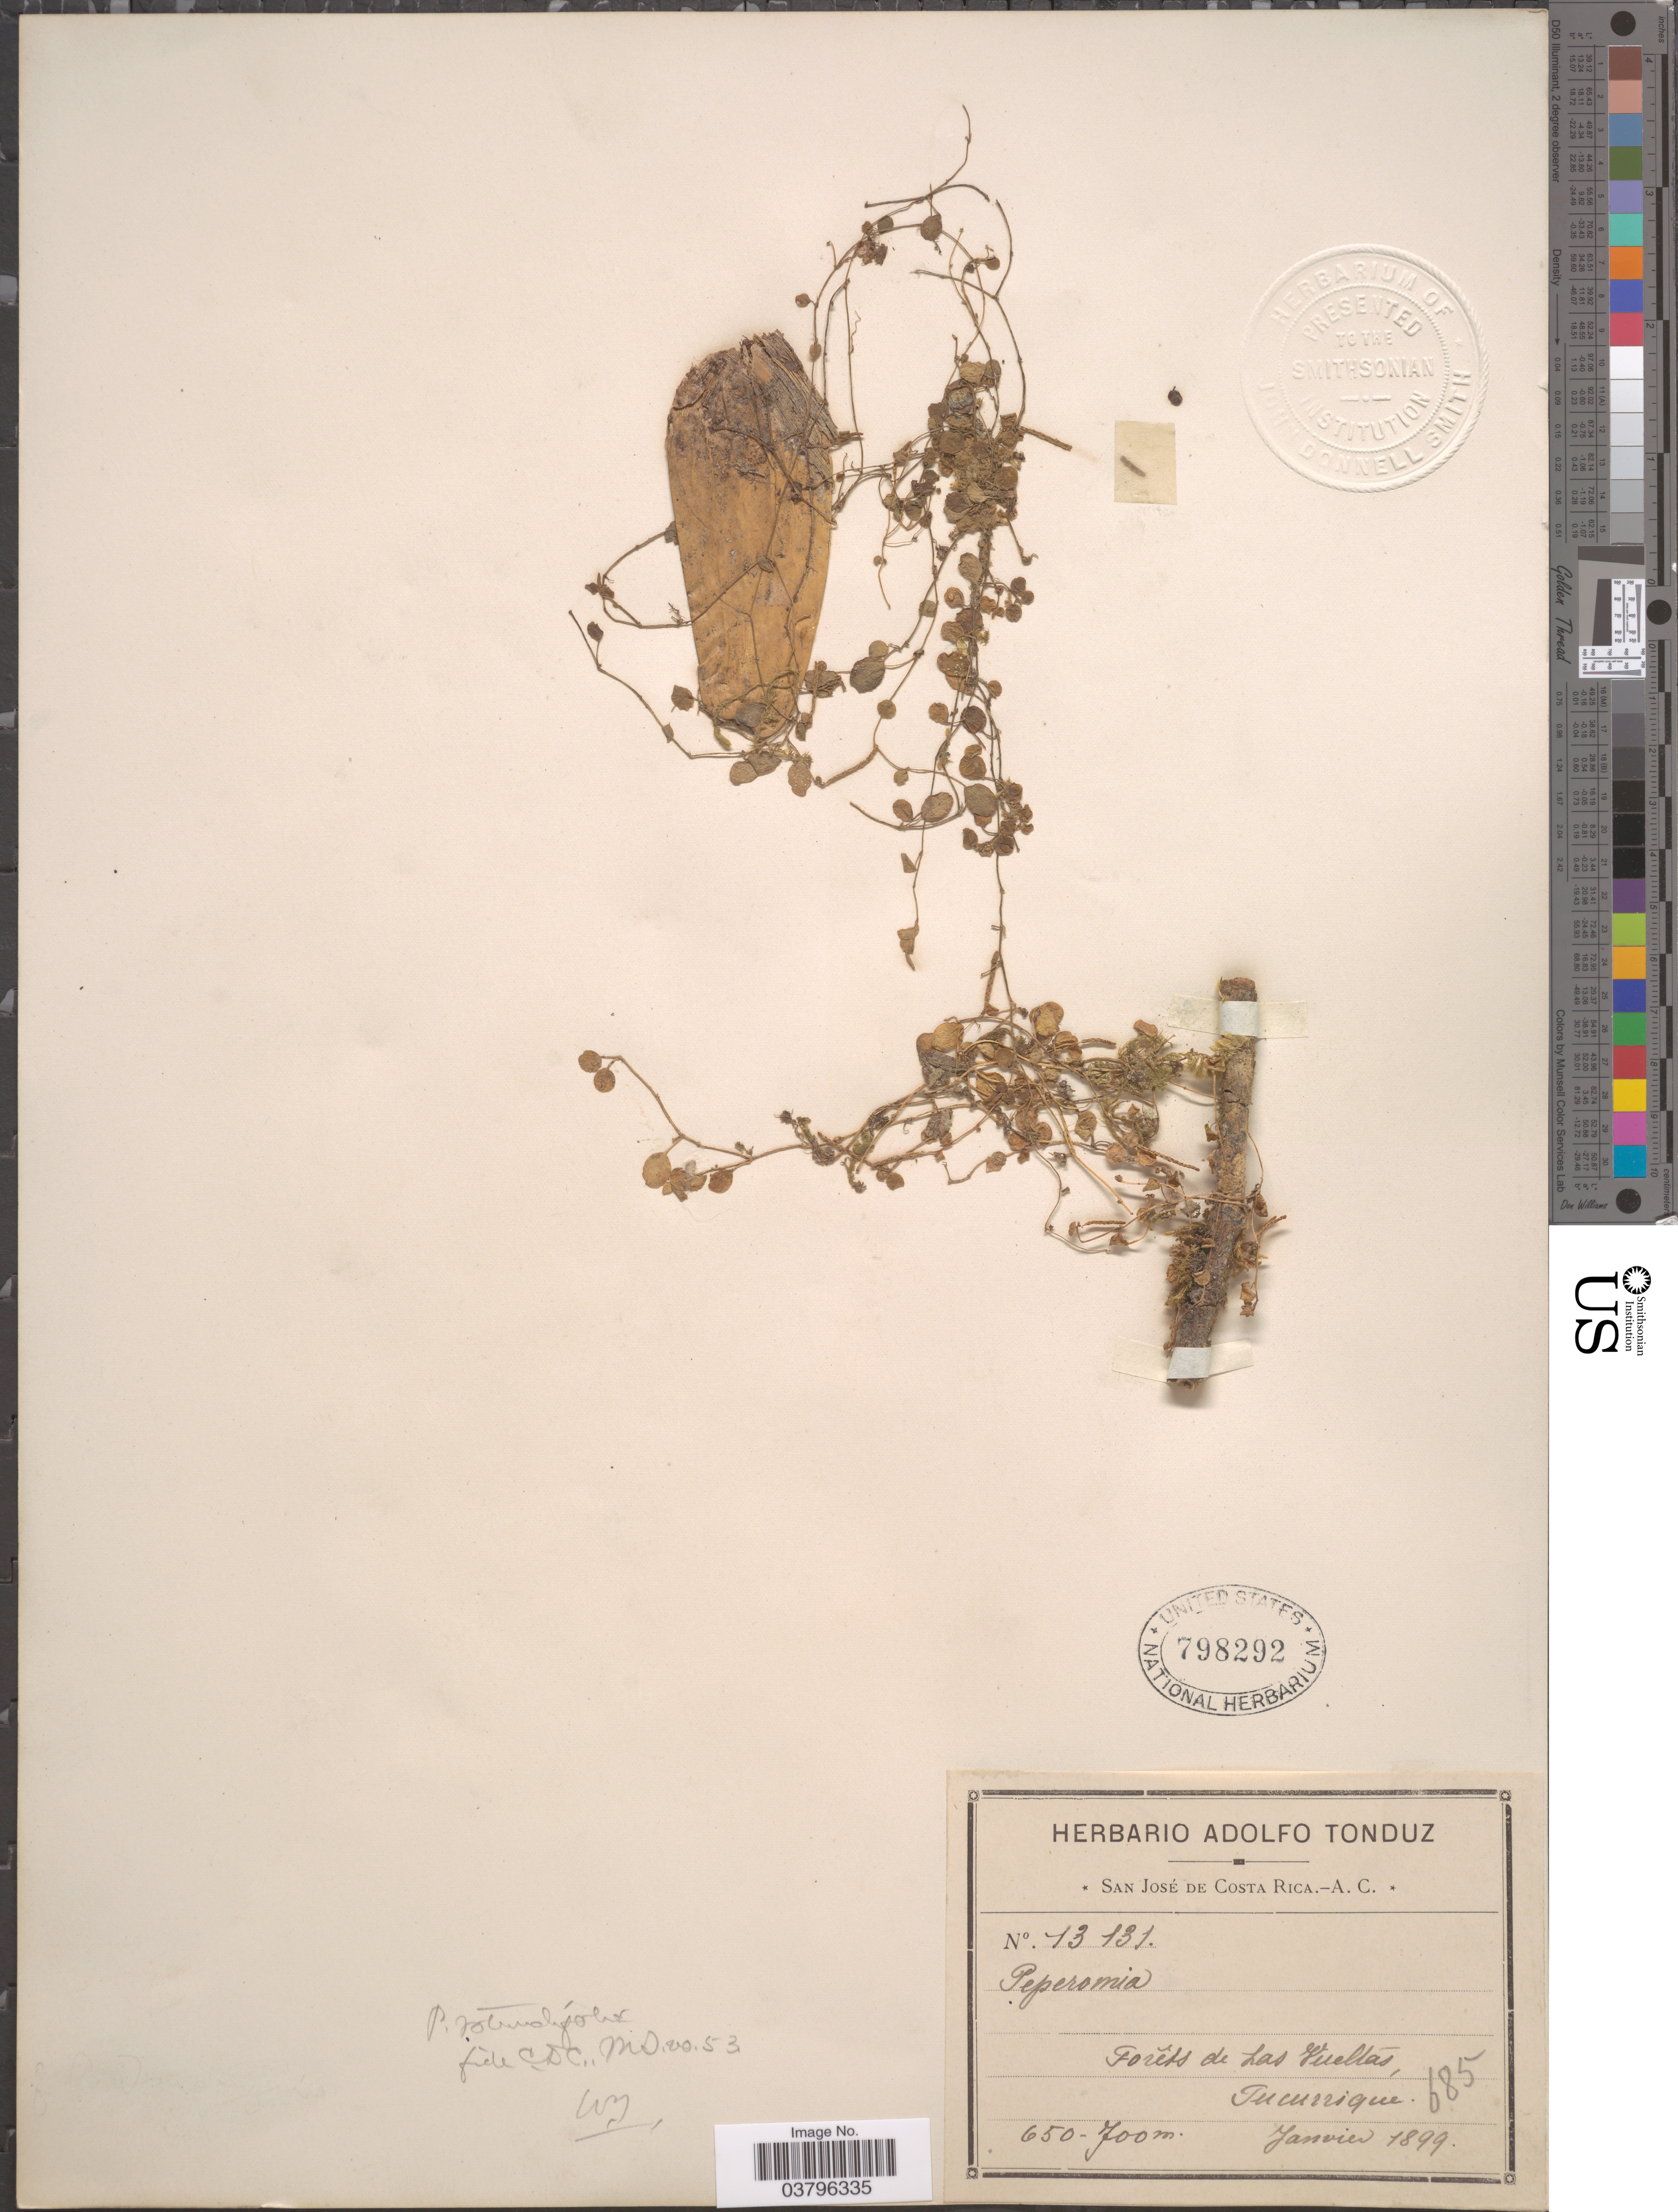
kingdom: Plantae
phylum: Tracheophyta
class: Magnoliopsida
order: Piperales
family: Piperaceae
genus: Peperomia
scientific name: Peperomia rotundifolia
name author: (L.) Kunth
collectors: ex Herb. Adolfo Tonduz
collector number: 13131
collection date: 1899-01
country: Costa Rica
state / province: San José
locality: Forêts de Las Vueltas, Tucurrique.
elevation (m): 650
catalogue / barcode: US 798292